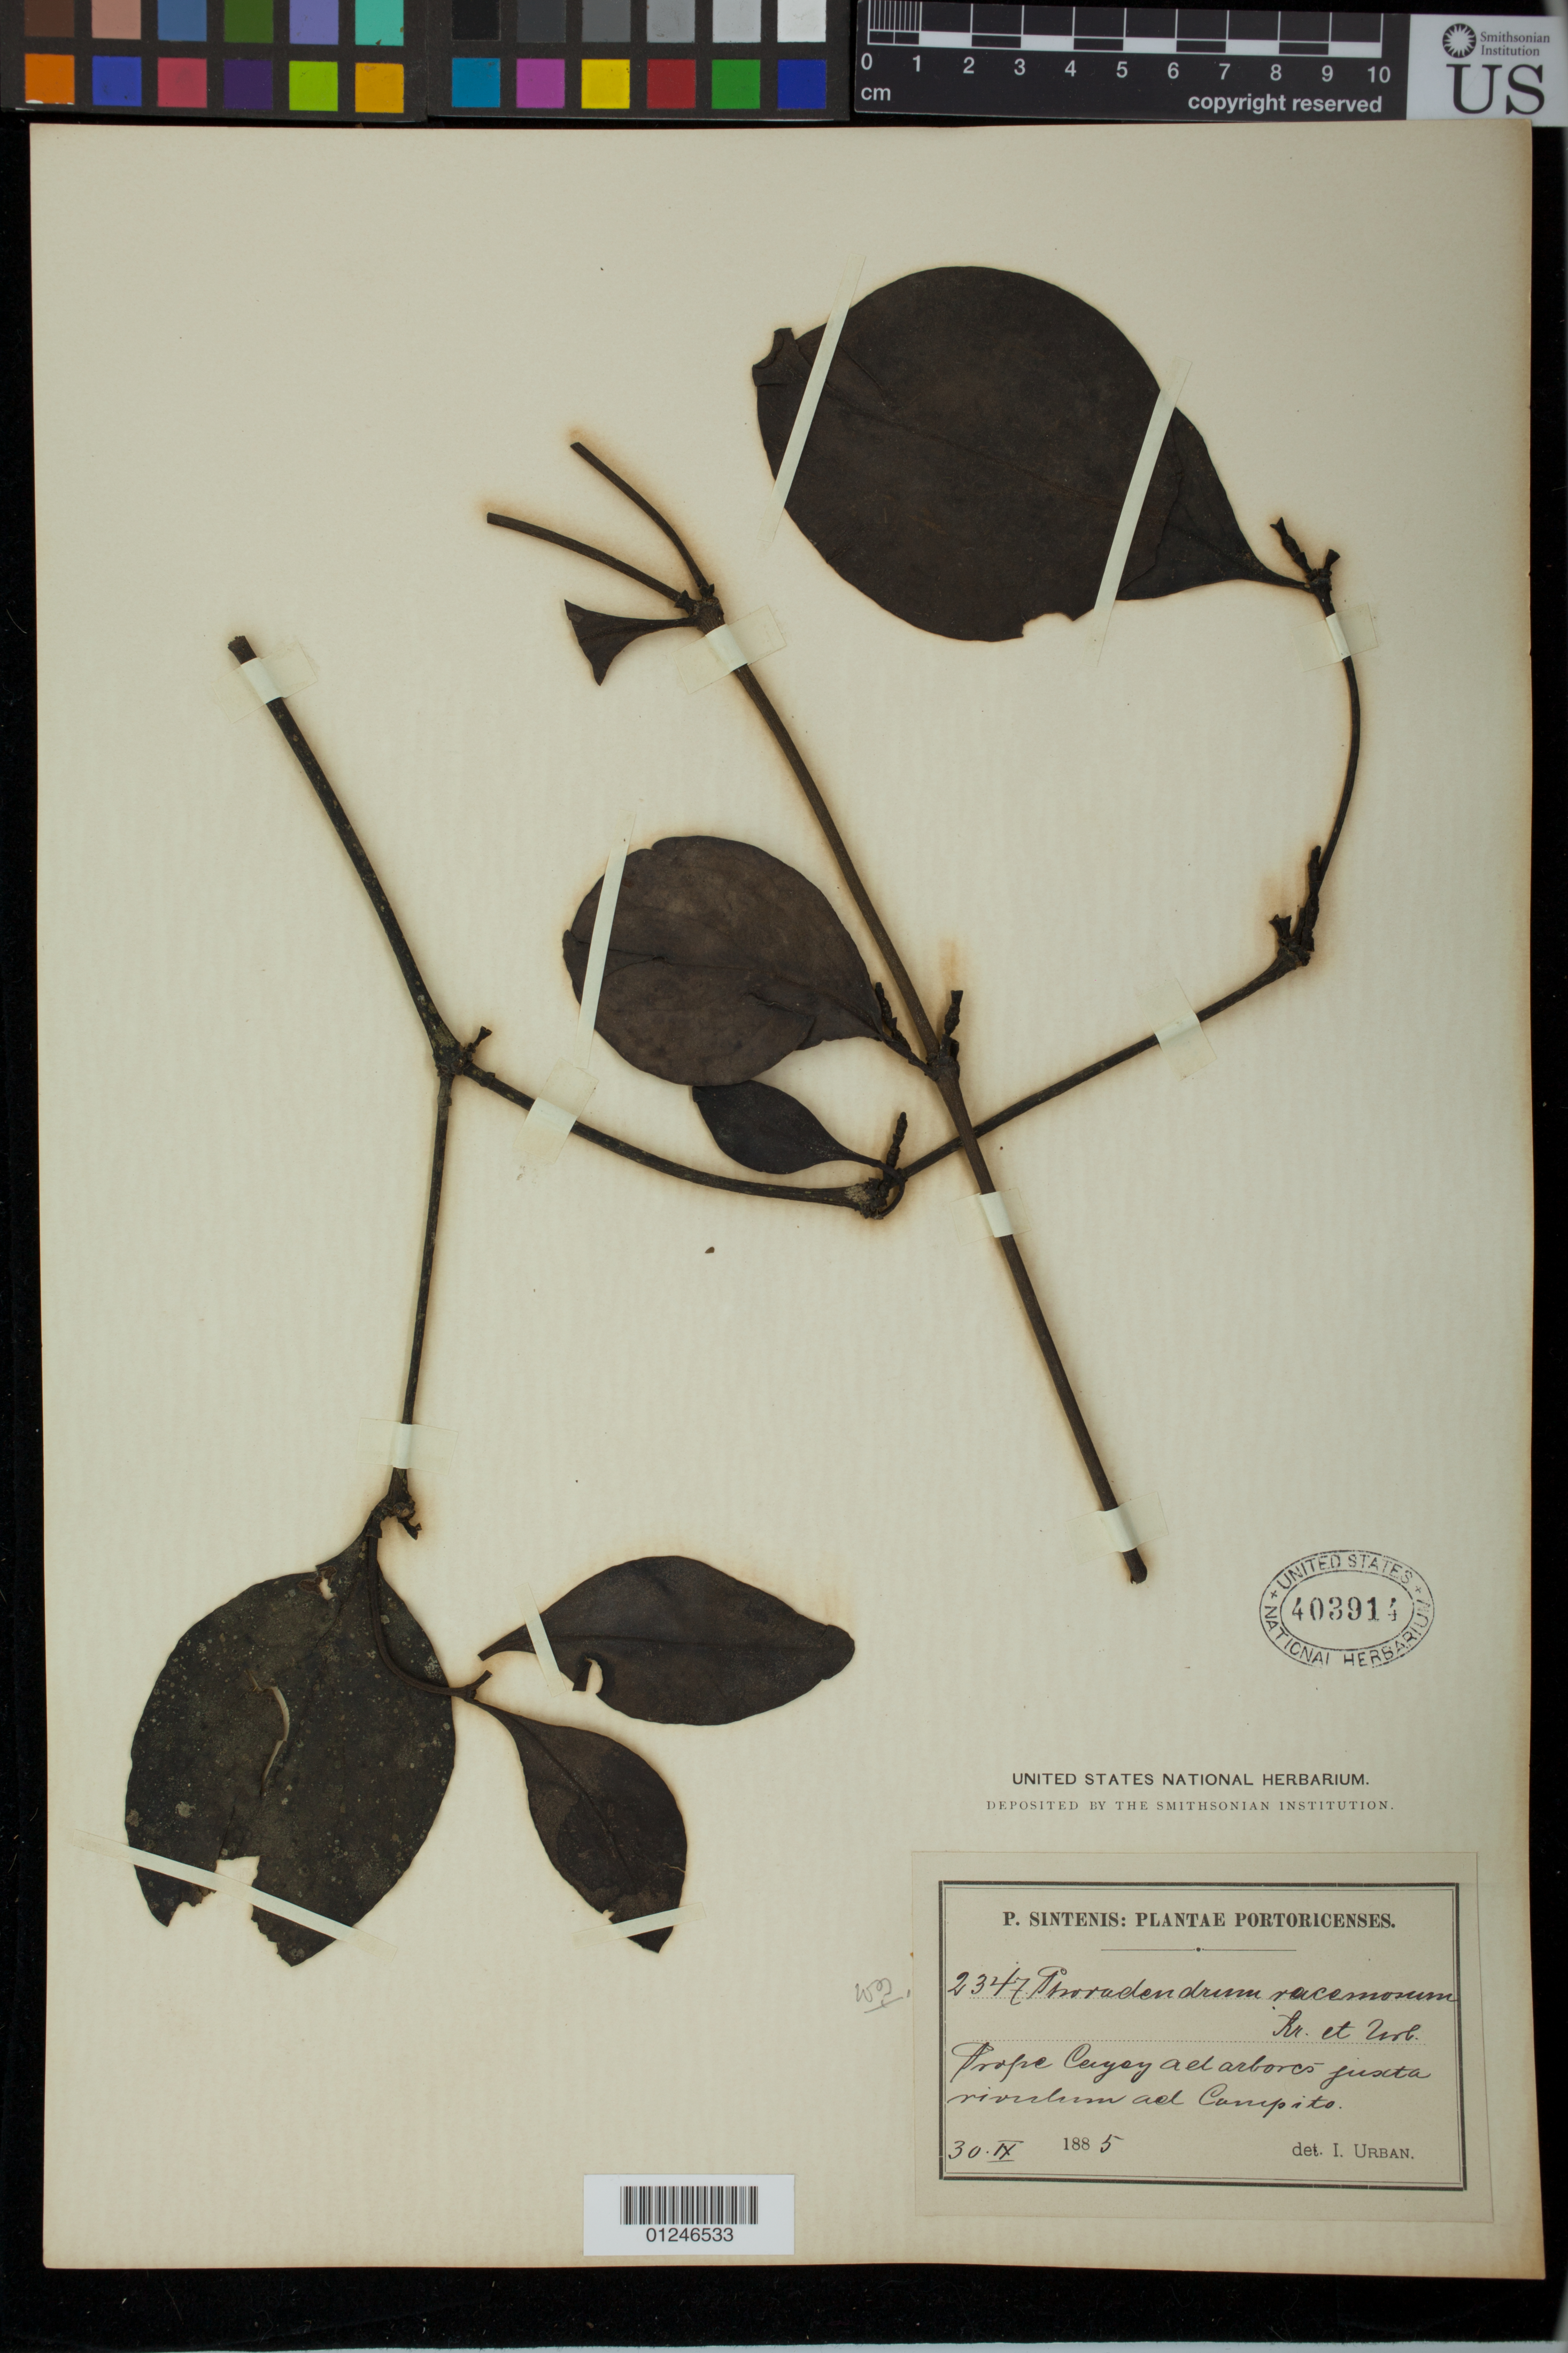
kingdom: Plantae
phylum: Tracheophyta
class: Magnoliopsida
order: Santalales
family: Viscaceae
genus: Phoradendron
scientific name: Phoradendron racemosum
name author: (Aubl.) Krug & Urb.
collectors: I. Urban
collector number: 2347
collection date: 1885-06-30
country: Puerto Rico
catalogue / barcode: US 403914